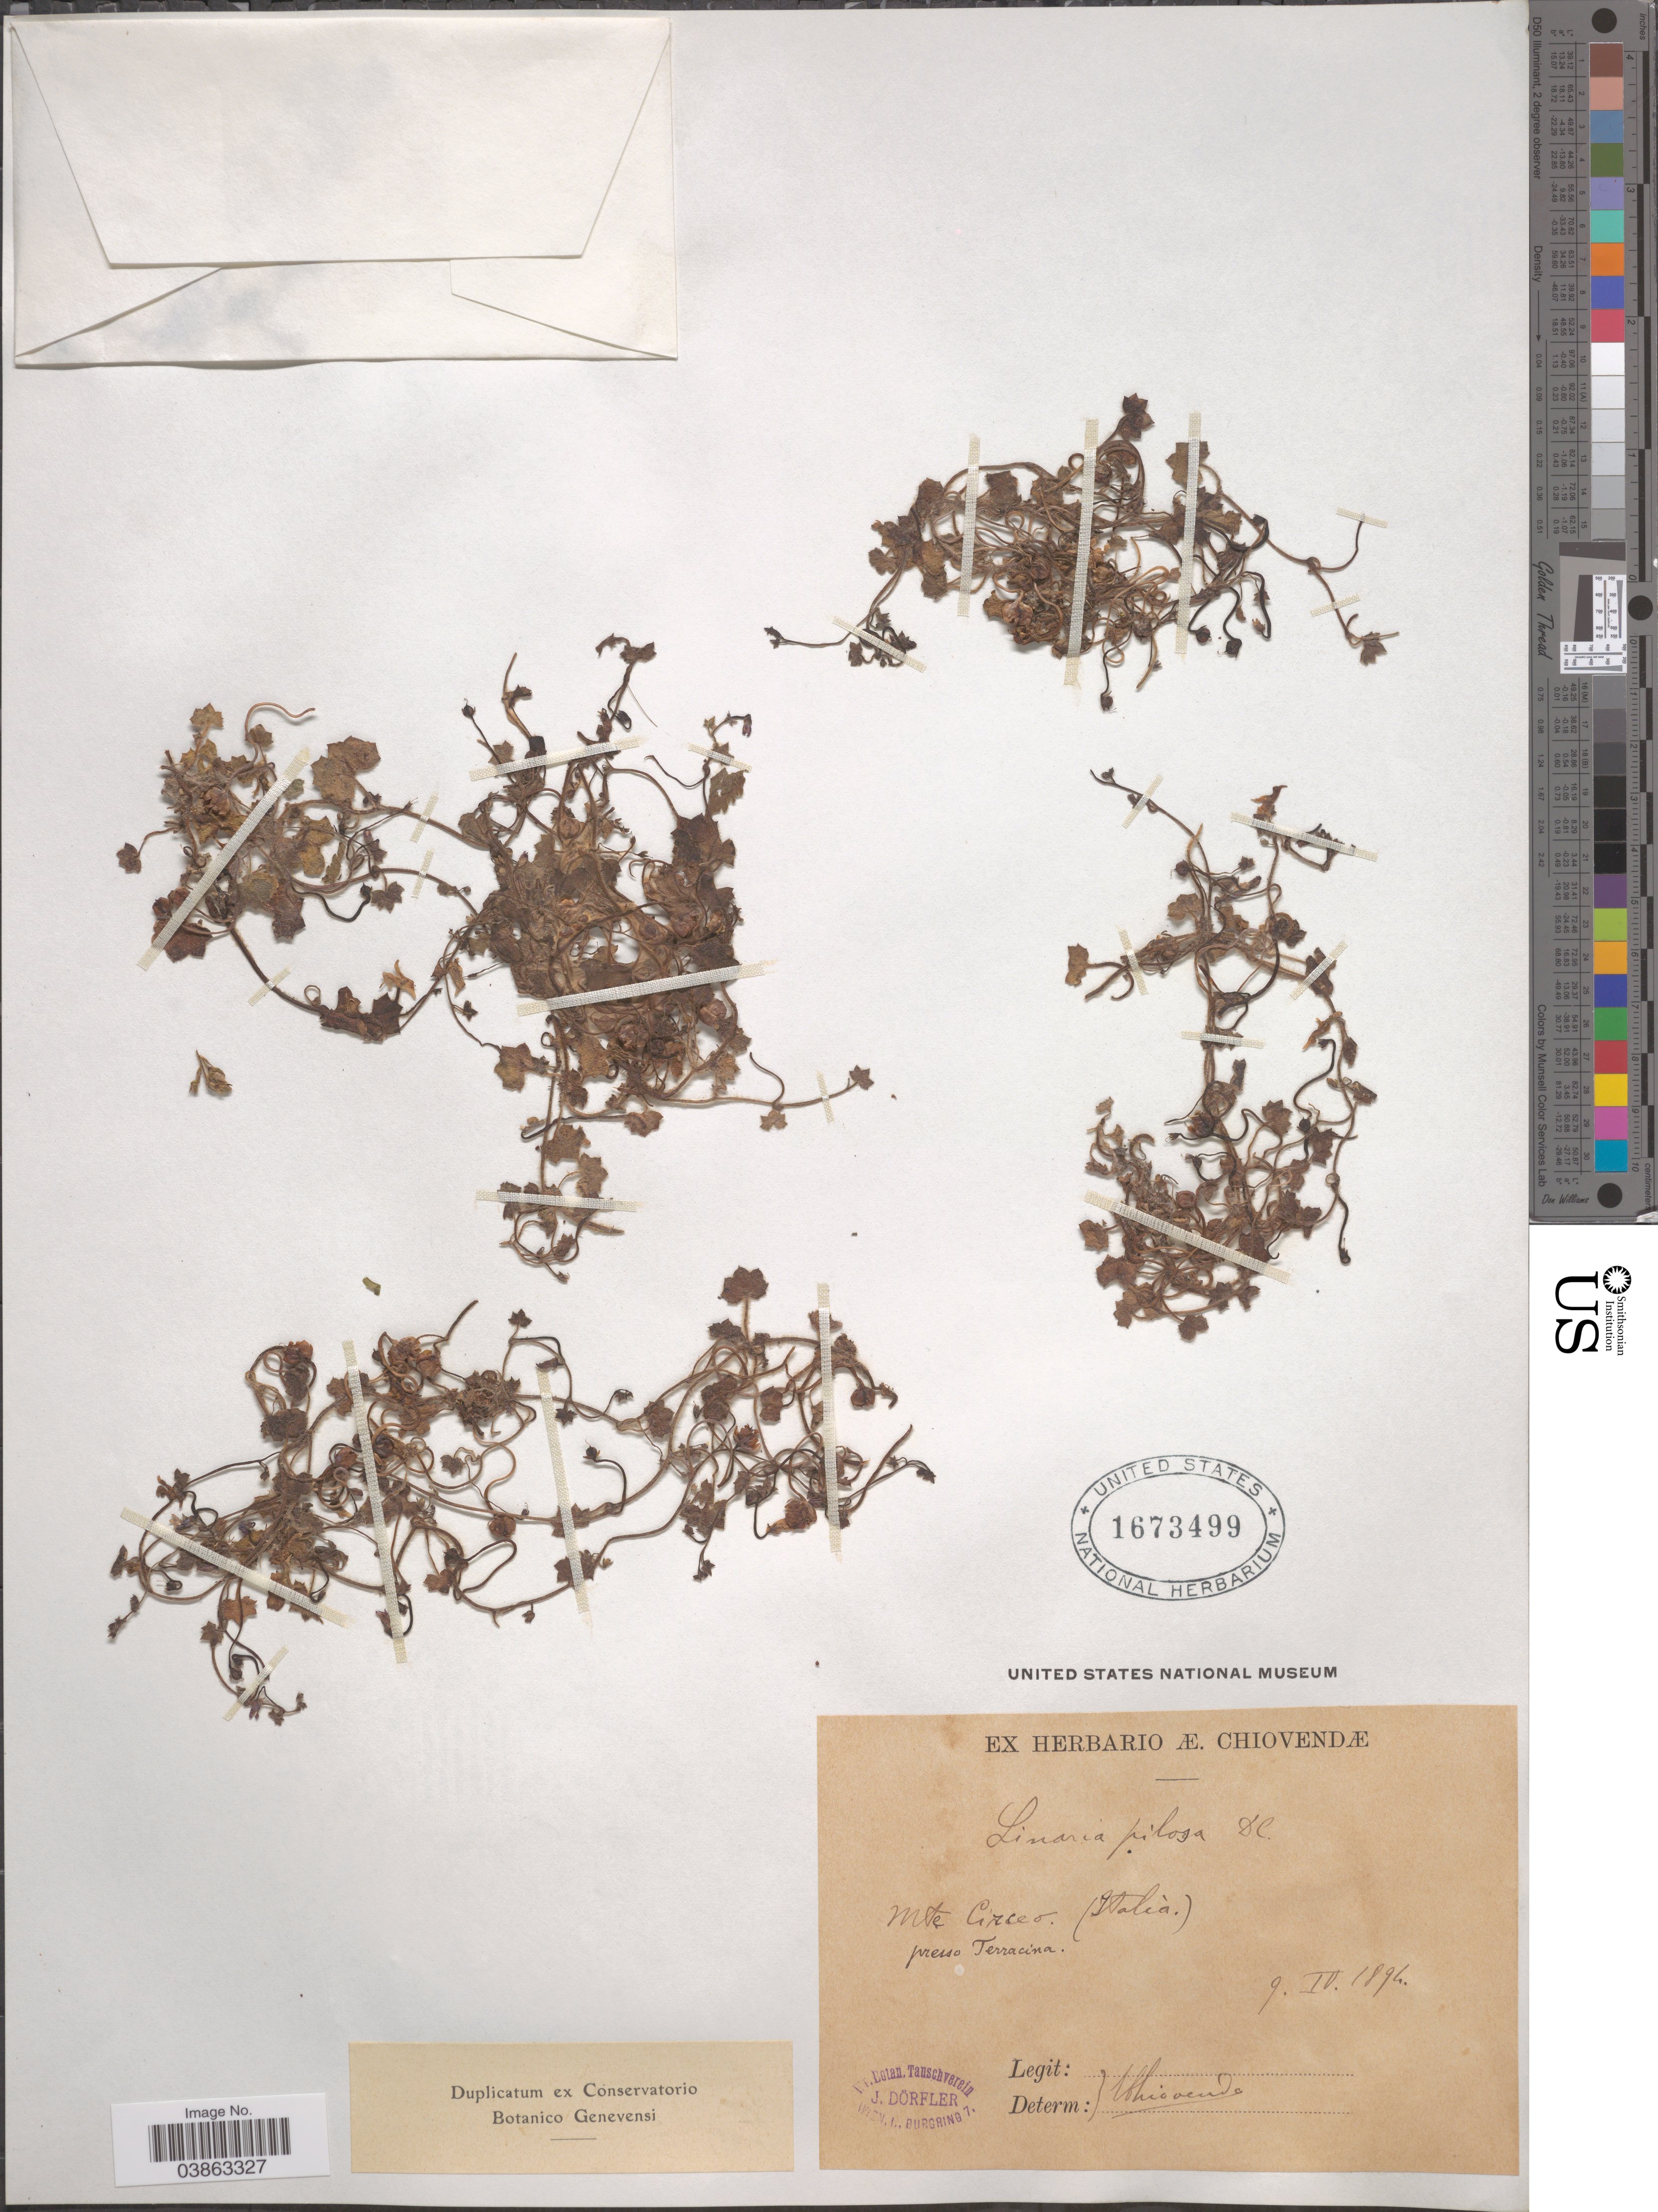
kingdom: Plantae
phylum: Tracheophyta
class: Magnoliopsida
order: Lamiales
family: Plantaginaceae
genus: Linaria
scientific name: Linaria pilosa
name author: DC.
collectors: E. Chiovenda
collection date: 1896-04-09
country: Italy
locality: Mts. Circeo. (Italia) presso Terracina.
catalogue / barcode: US 1673499